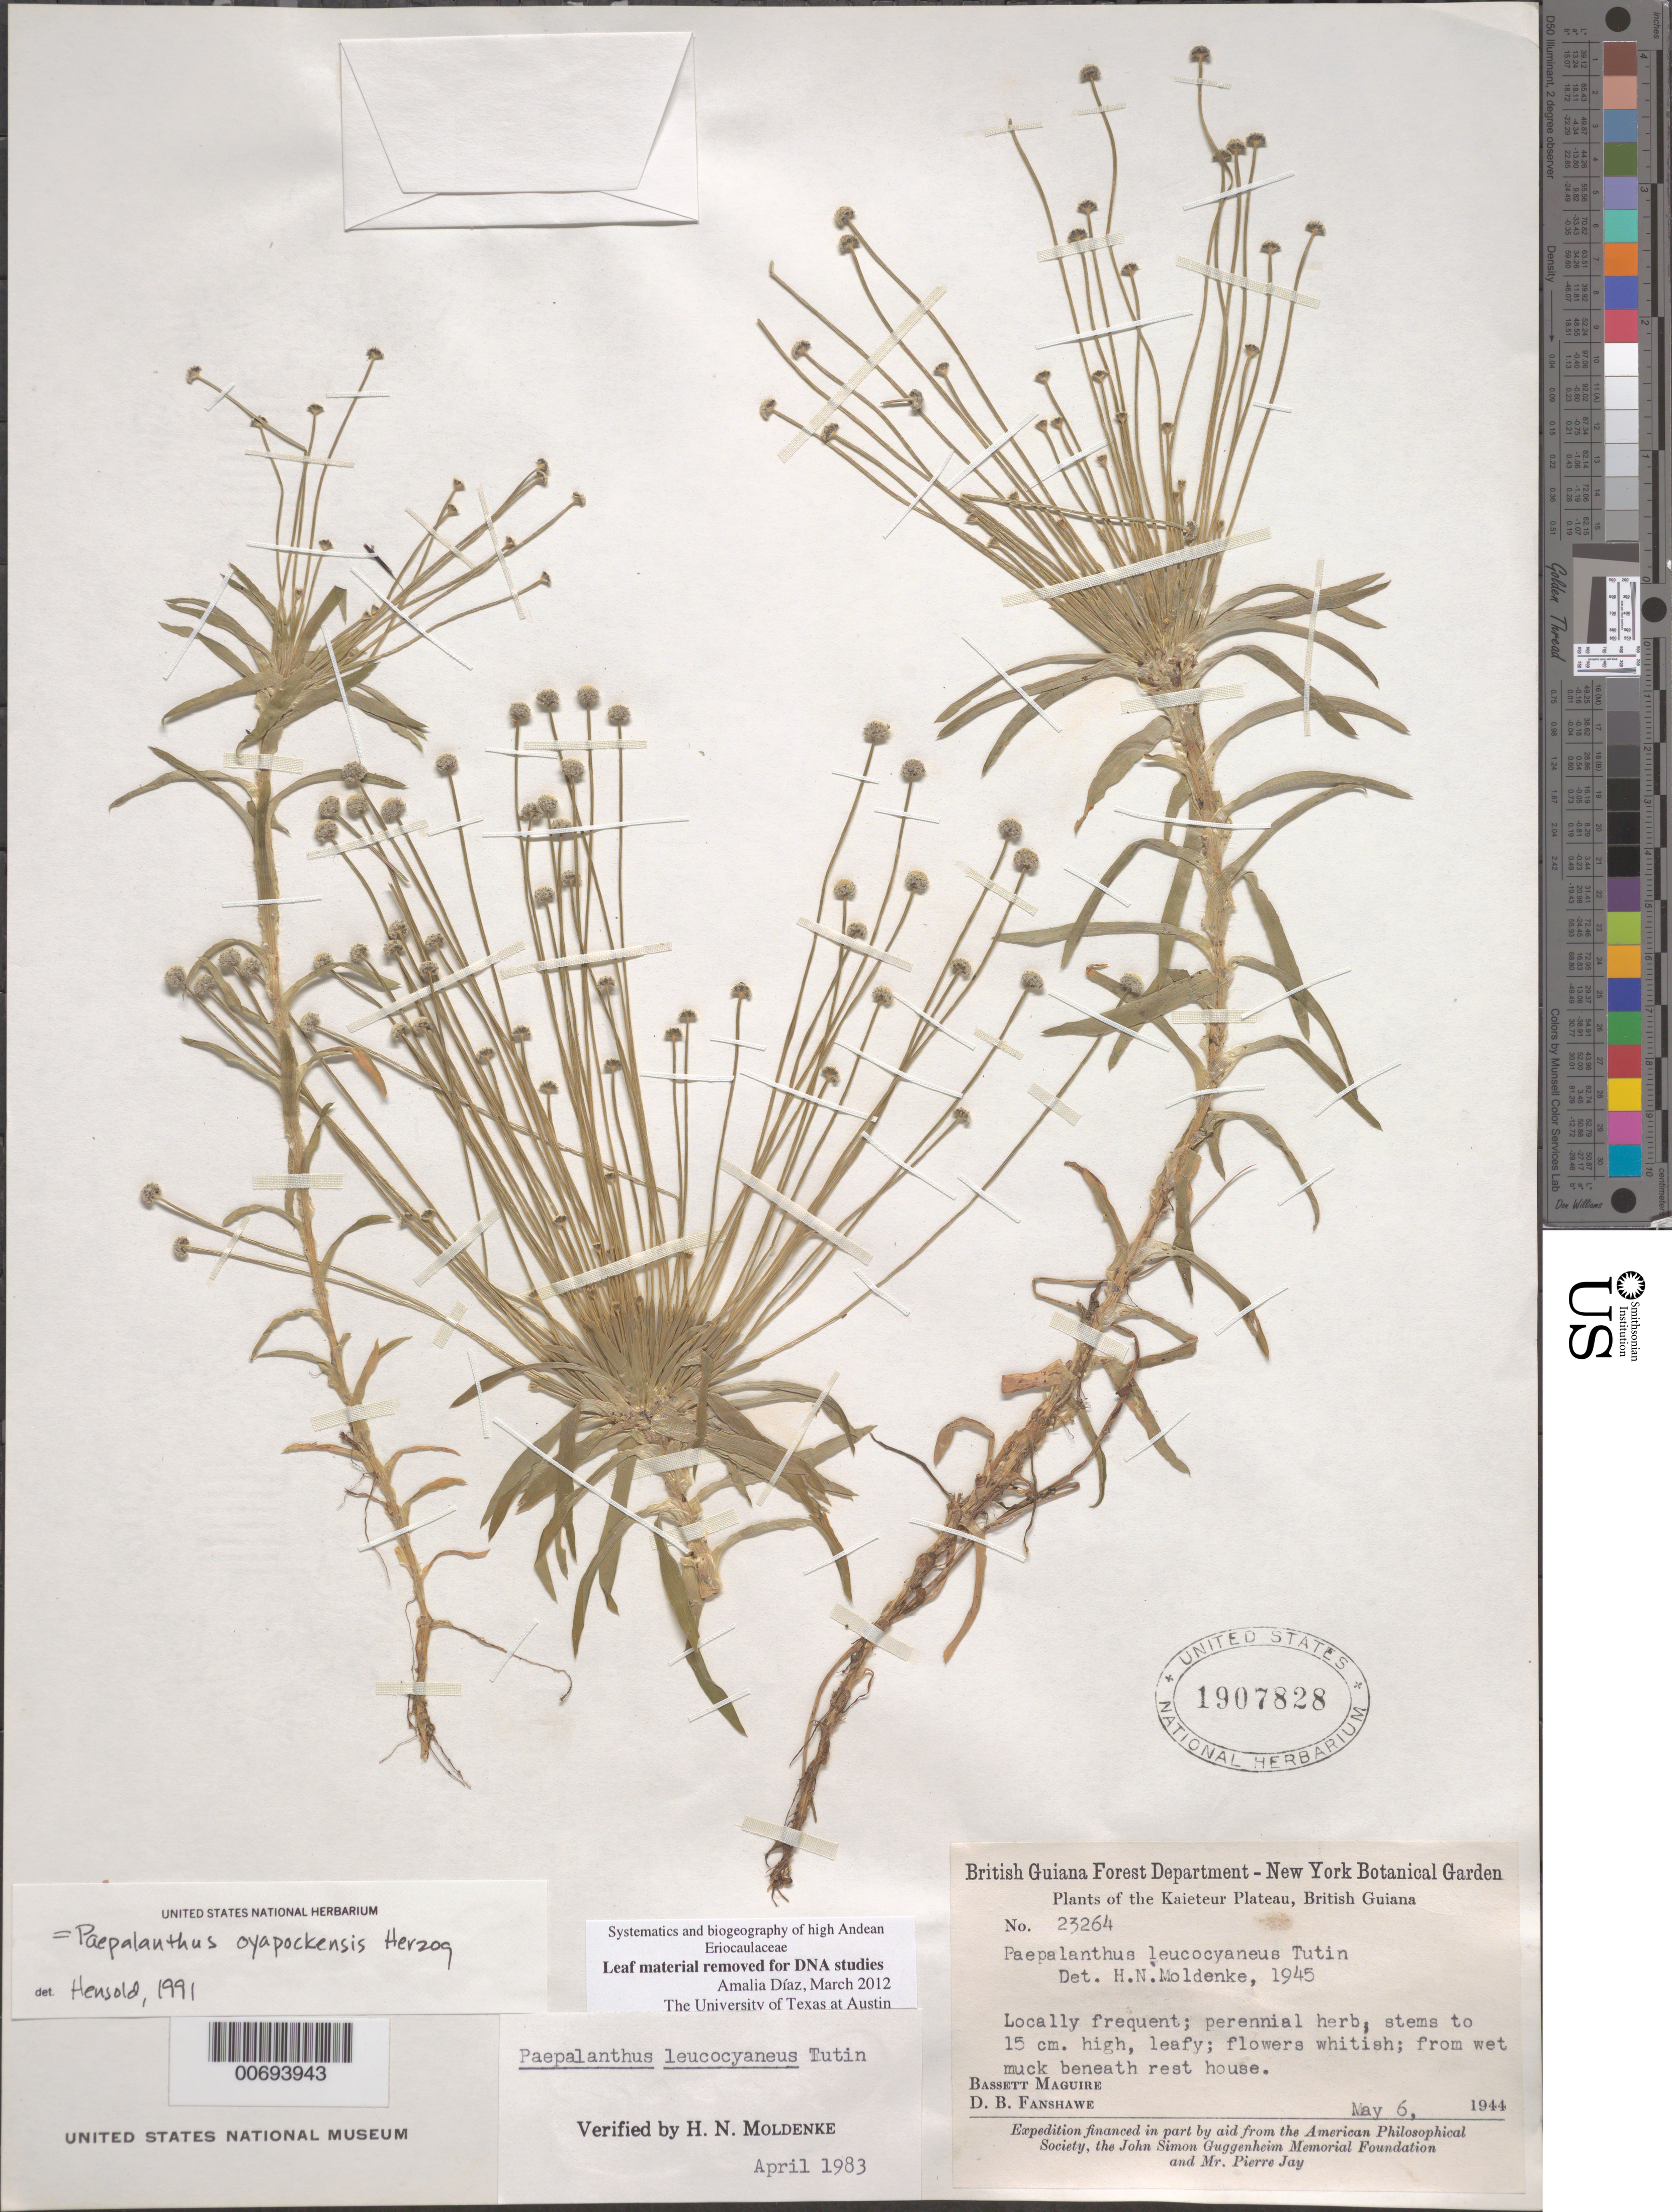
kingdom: Plantae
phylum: Tracheophyta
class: Liliopsida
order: Poales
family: Eriocaulaceae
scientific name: Giuliettia oyapockensis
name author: (Herzog) Andrino & Sano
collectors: B. Maguire & D. B. Fanshawe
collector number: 23264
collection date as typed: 6-May-44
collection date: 1944-05-06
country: Guyana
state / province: Potaro-Siparuni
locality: Kaieteur Plateau, Potaro River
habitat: From wet muck beneath rest house.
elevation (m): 427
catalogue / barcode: US 1907828